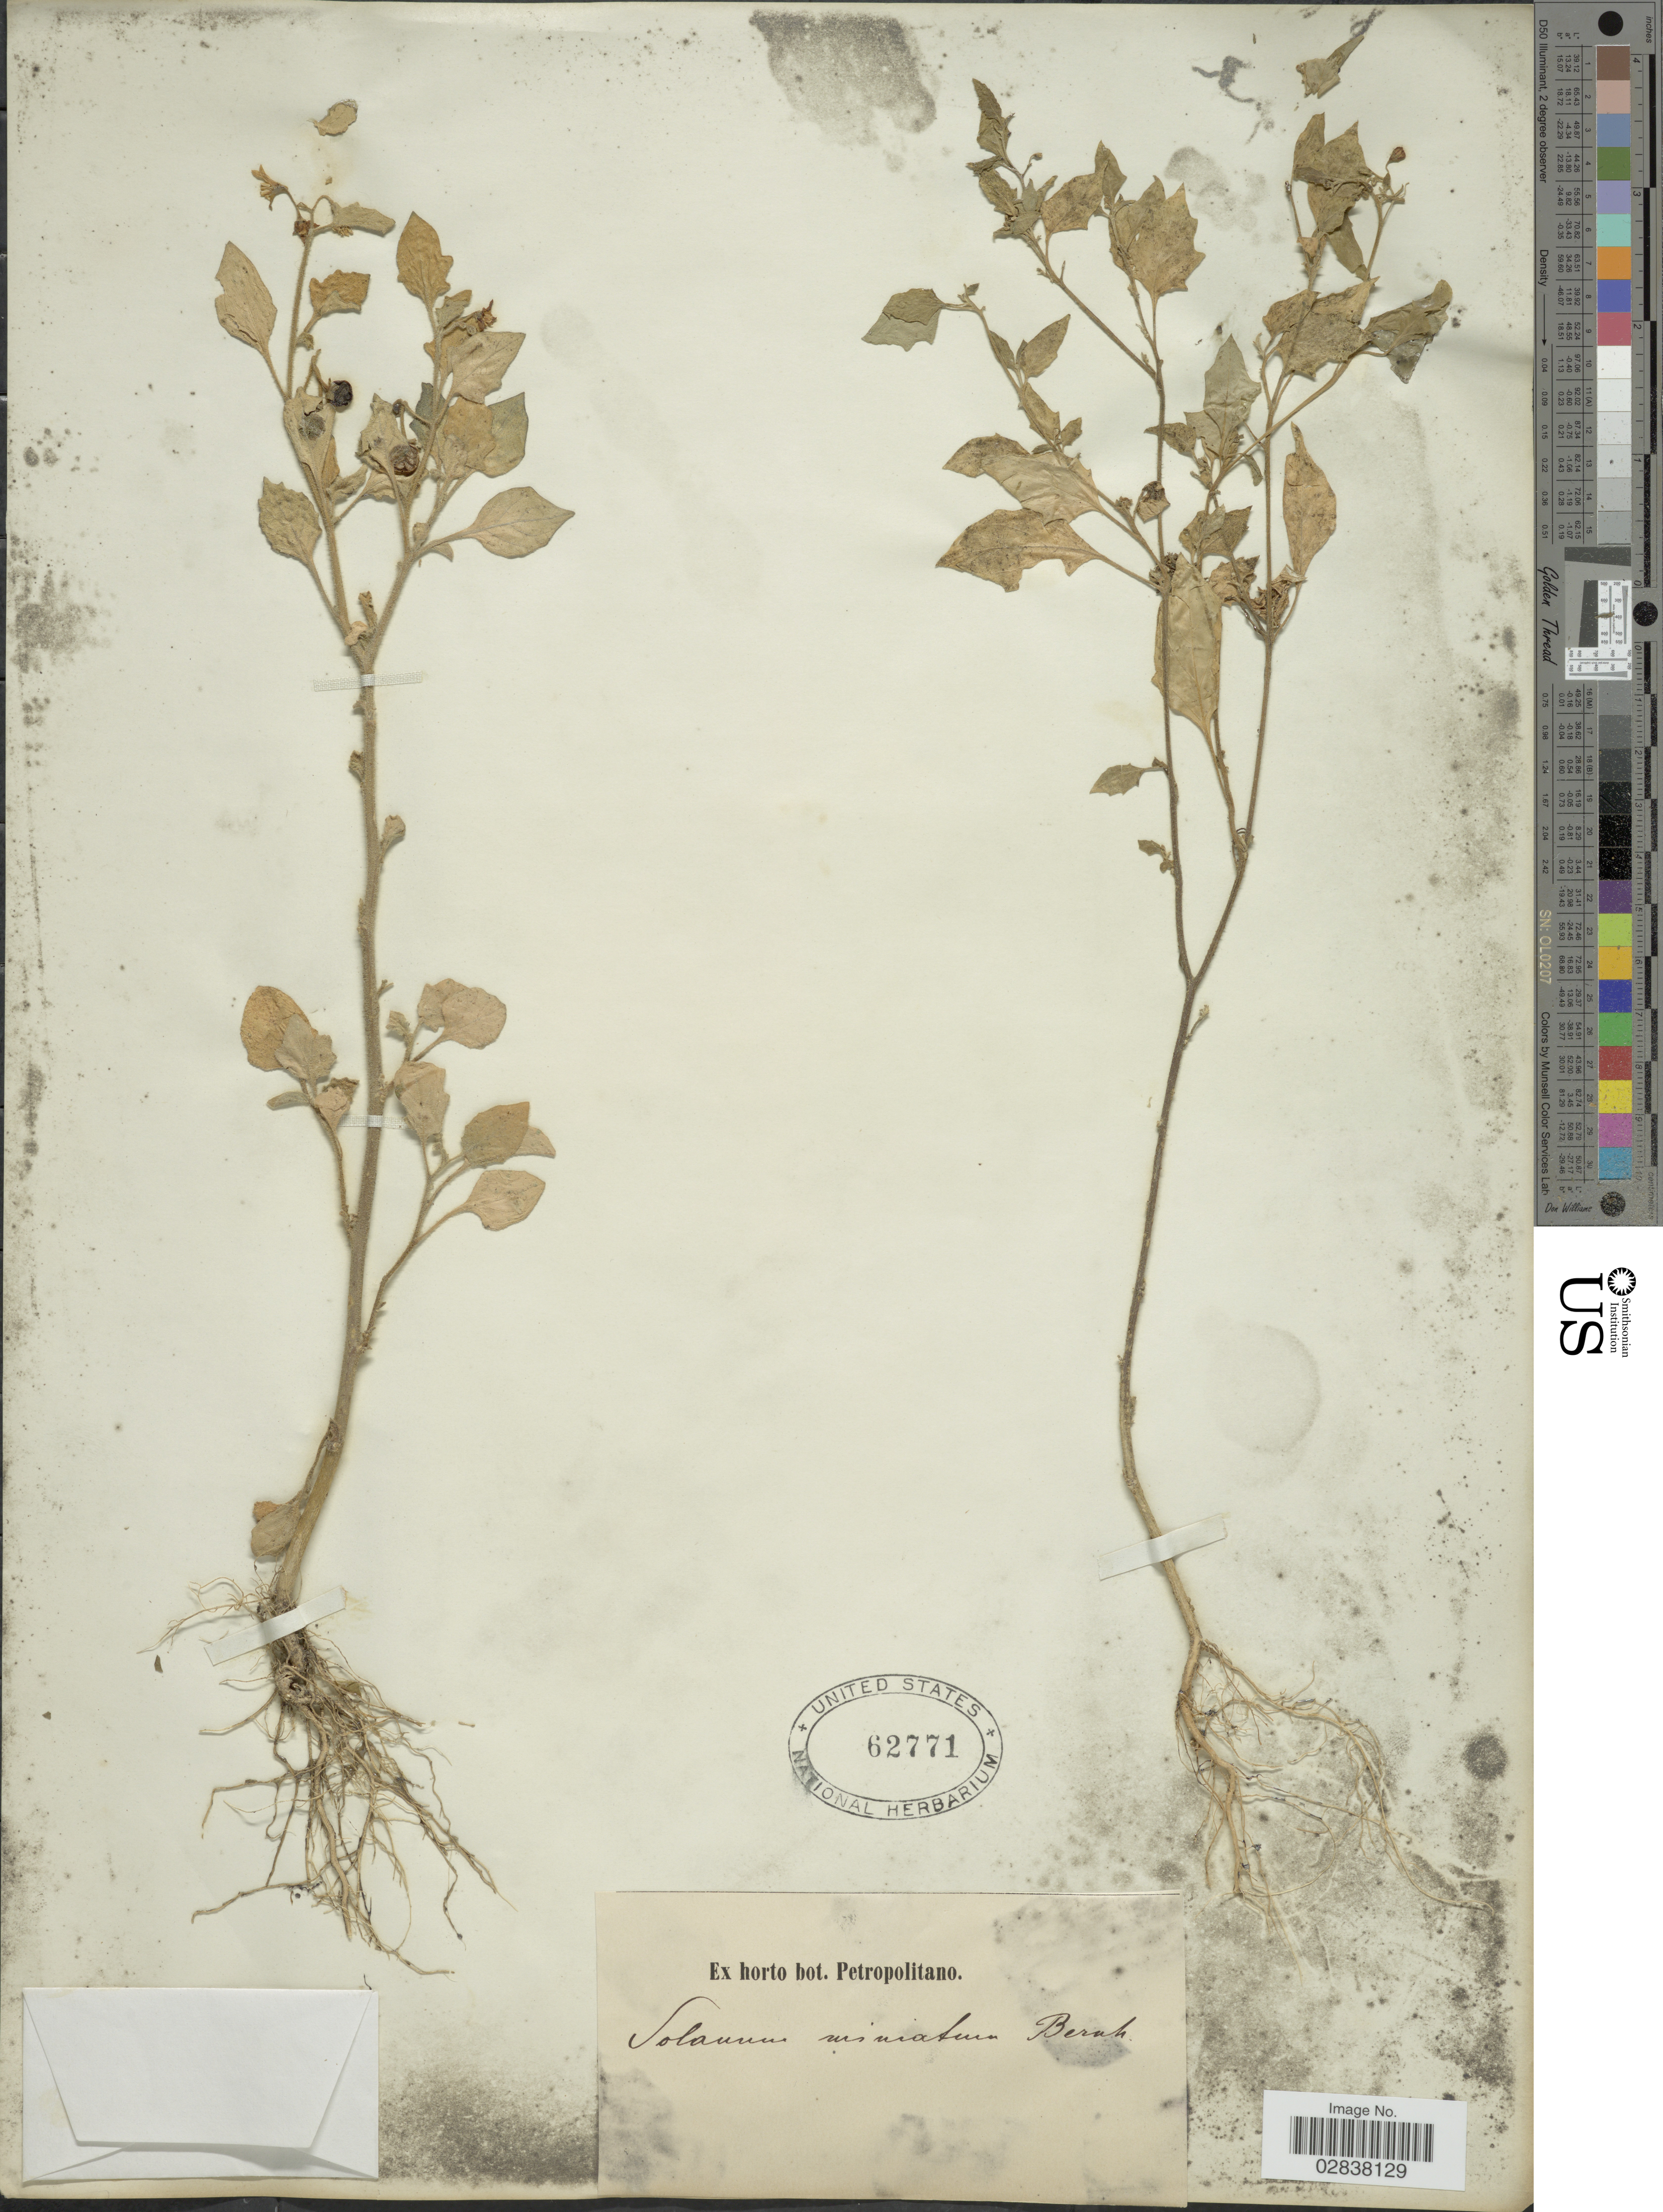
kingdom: Plantae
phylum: Tracheophyta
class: Magnoliopsida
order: Solanales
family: Solanaceae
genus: Solanum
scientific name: Solanum miniatum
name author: Bernh. ex Willd.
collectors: ex Horto Bot. Petropolitano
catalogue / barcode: US 62771